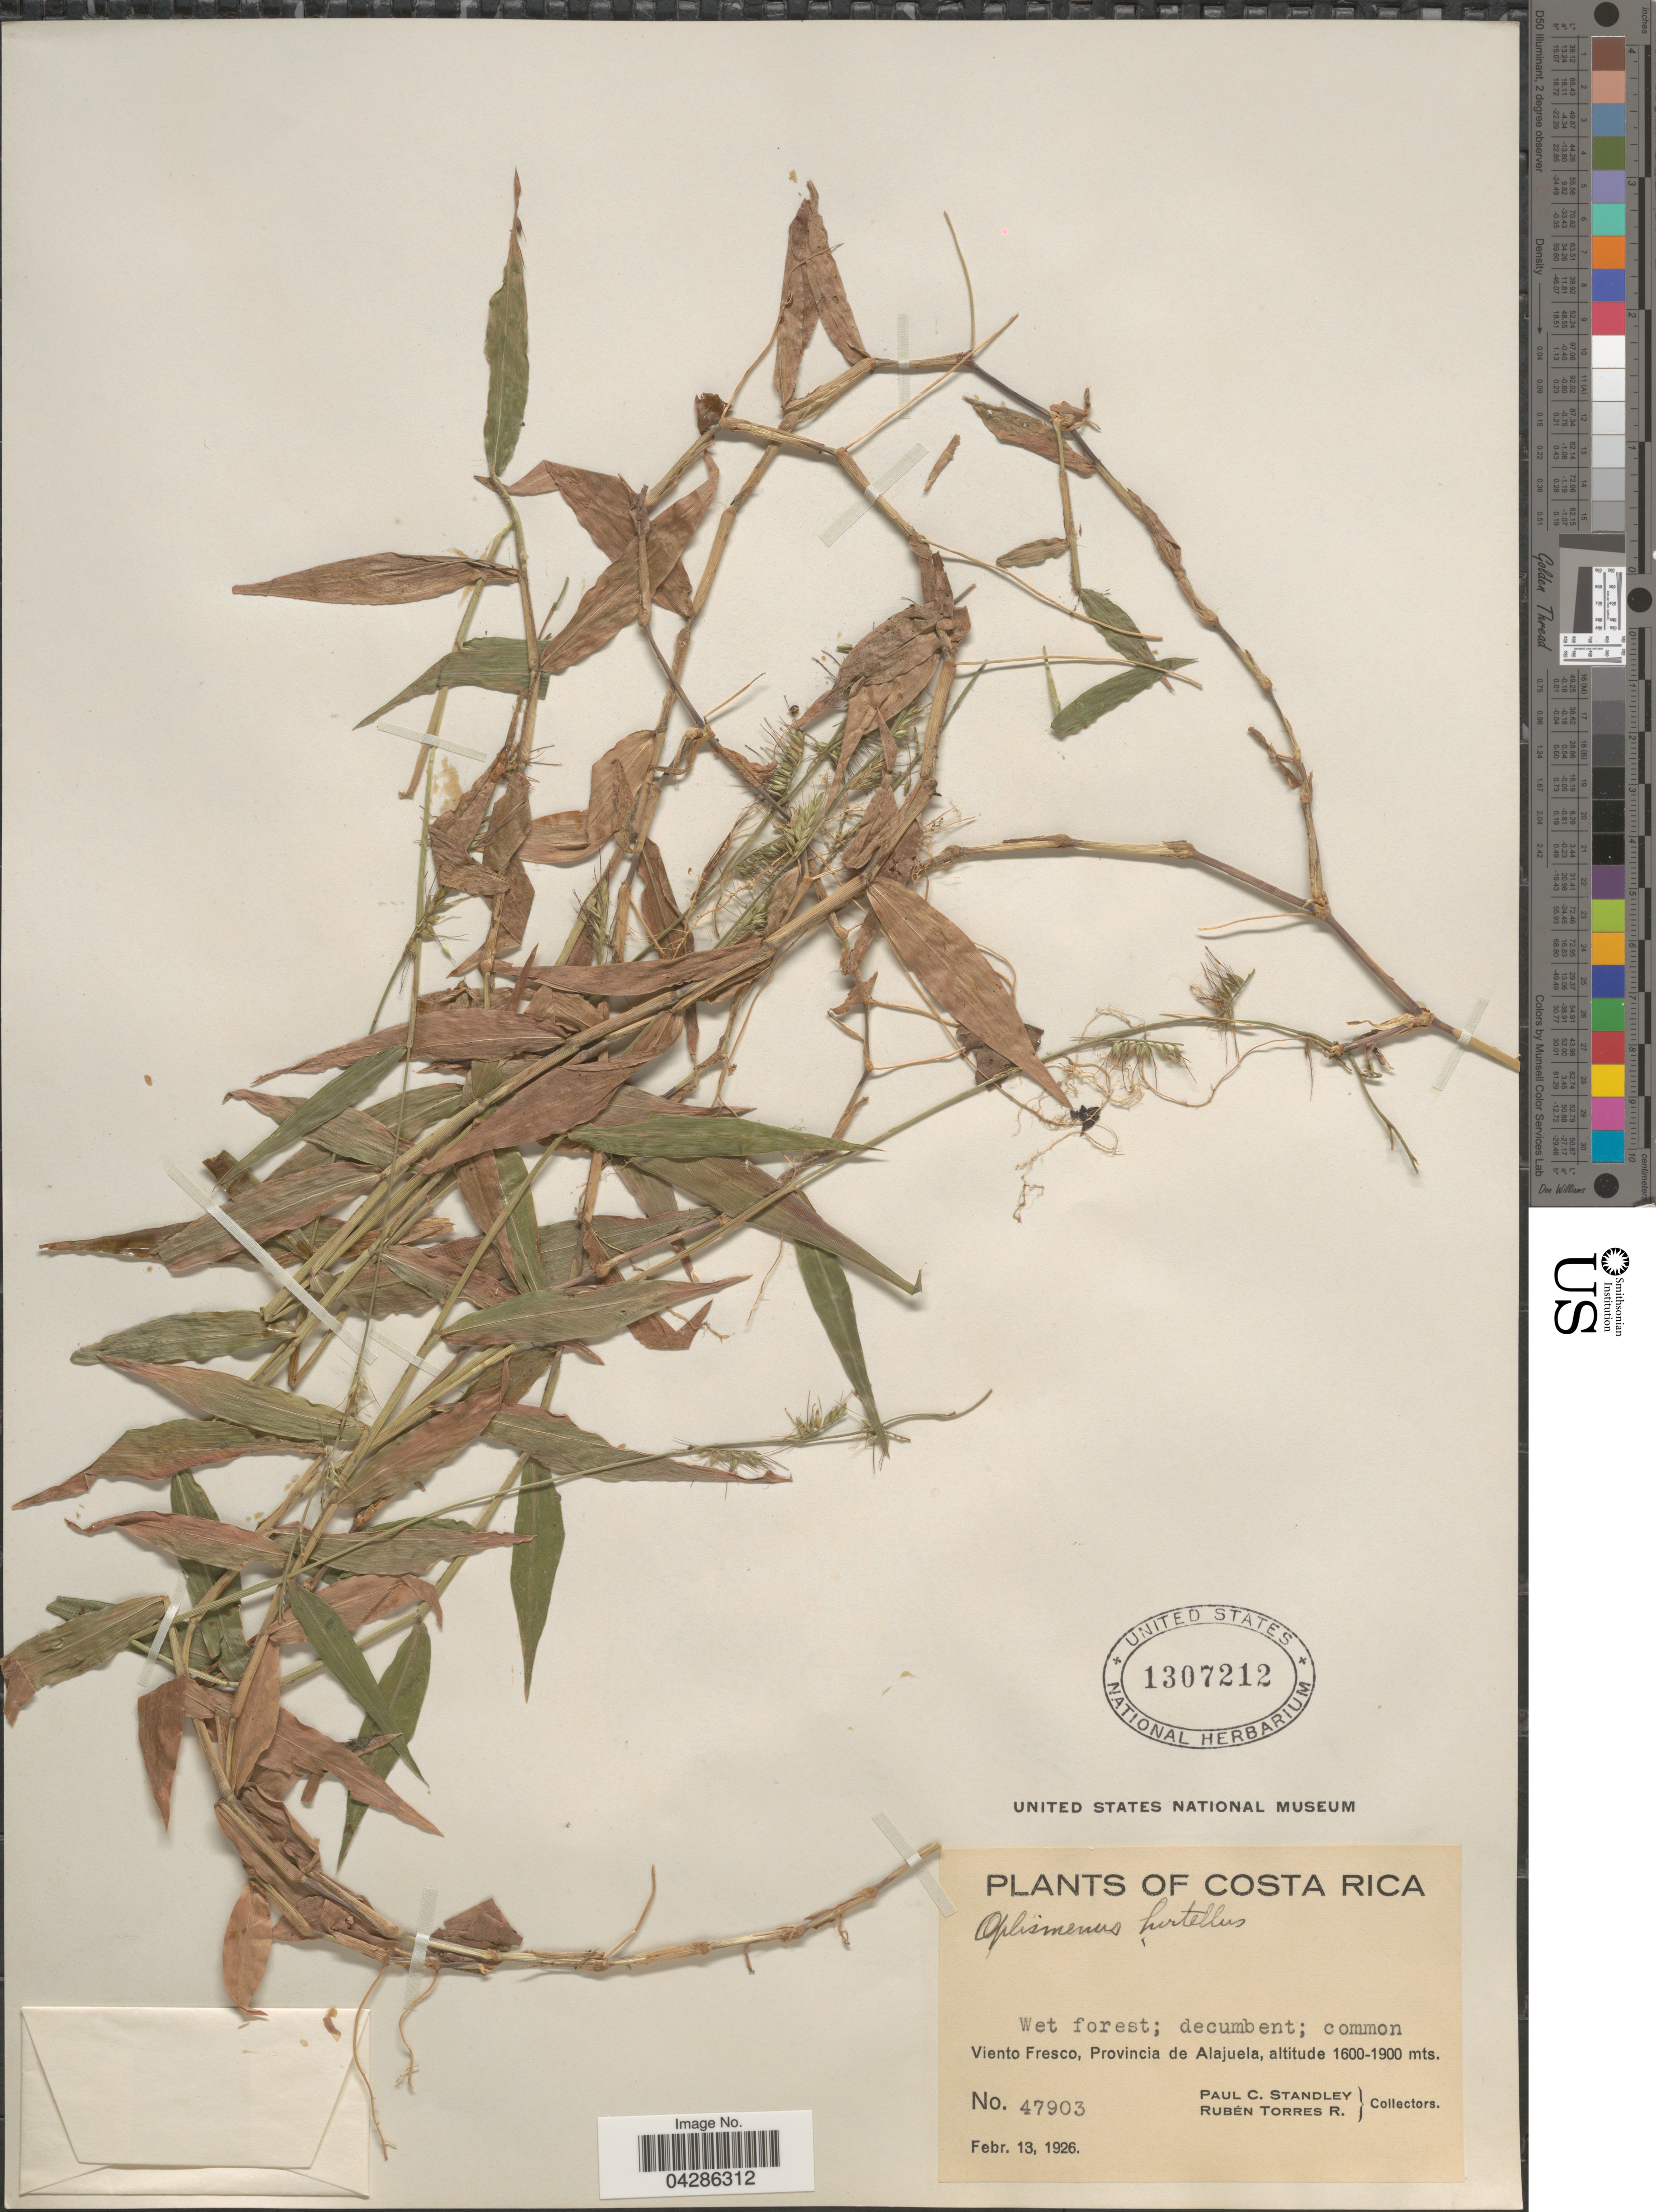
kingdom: Plantae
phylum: Tracheophyta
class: Liliopsida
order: Poales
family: Poaceae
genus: Oplismenus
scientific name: Oplismenus hirtellus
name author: (L.) P. Beauv.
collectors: P. C. Standley & R. Torres R.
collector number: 47903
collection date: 1926-02-13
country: Costa Rica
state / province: Alajuela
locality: Viento Fresco.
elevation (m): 1600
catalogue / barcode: US 1307212